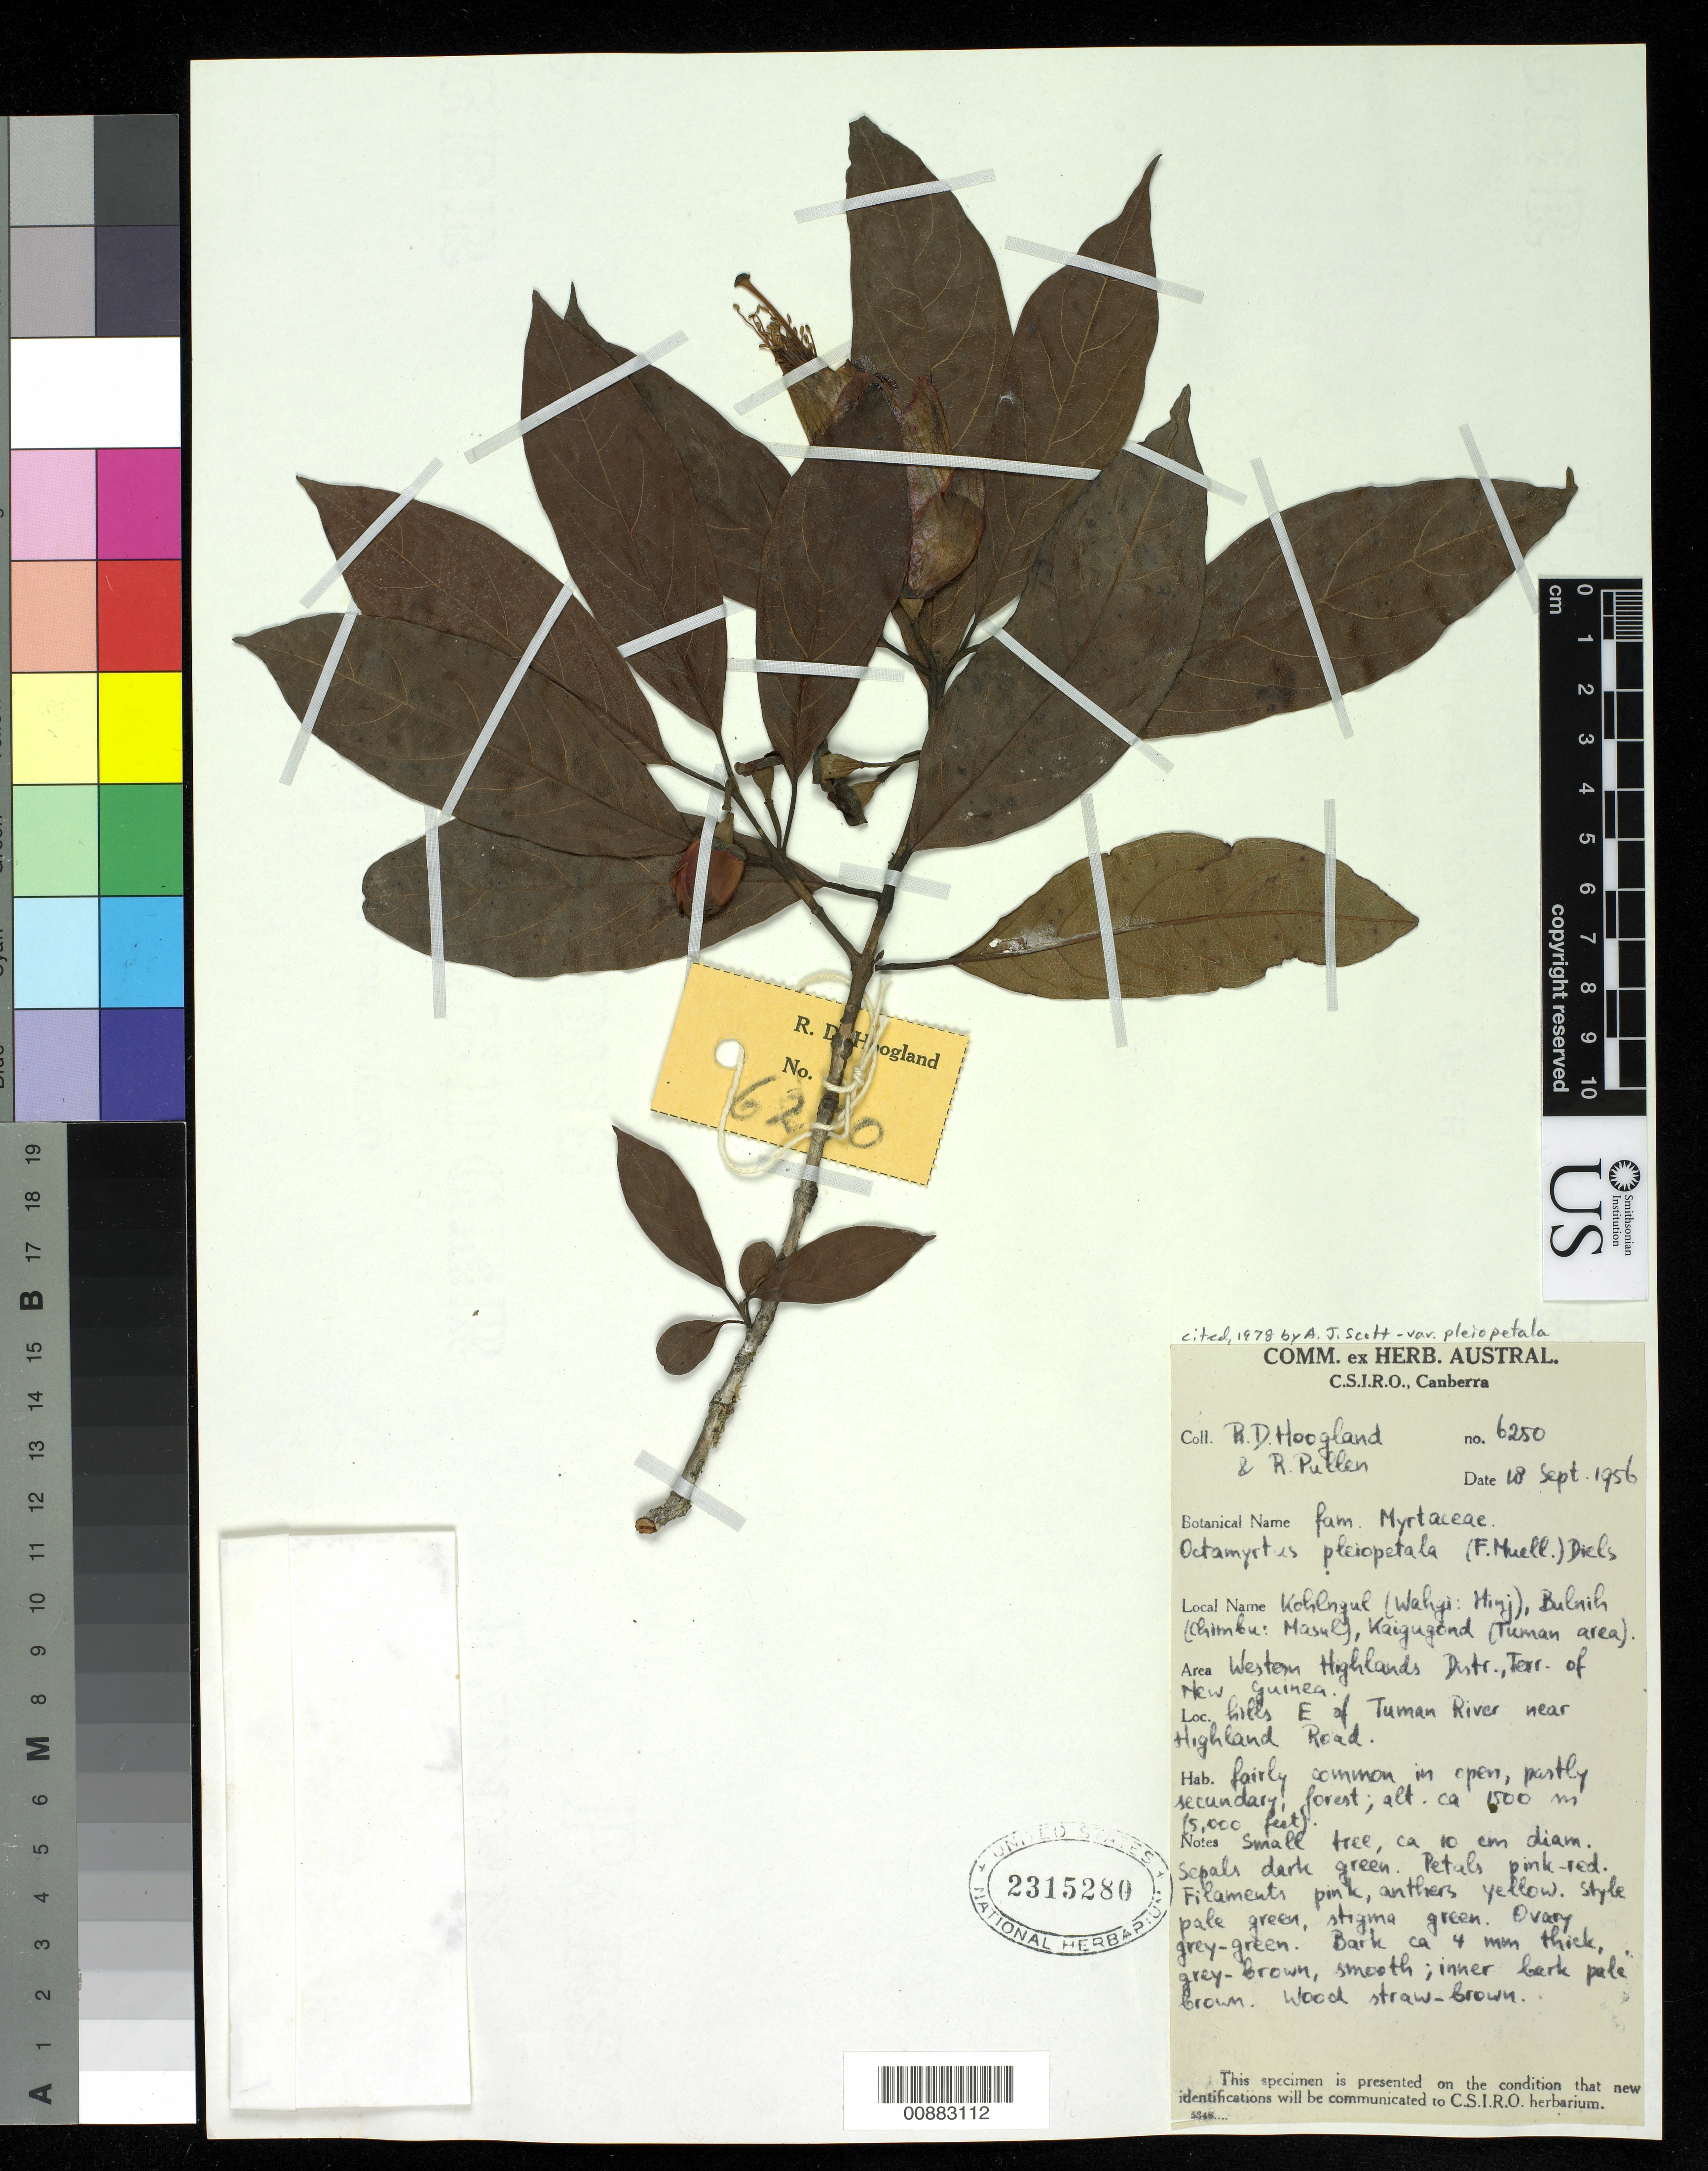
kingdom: Plantae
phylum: Tracheophyta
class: Magnoliopsida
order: Myrtales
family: Myrtaceae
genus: Octamyrtus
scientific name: Octamyrtus pleiopetala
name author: Diels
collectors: R. D. Hoogland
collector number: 6250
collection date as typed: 18 Sep 1956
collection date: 1956-09-18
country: Papua New Guinea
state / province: Western Highlands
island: New Guinea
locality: hills E of Tuman river. Near Highland road.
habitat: fairly common in open, partly secondary forest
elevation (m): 1524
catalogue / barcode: US 2315280